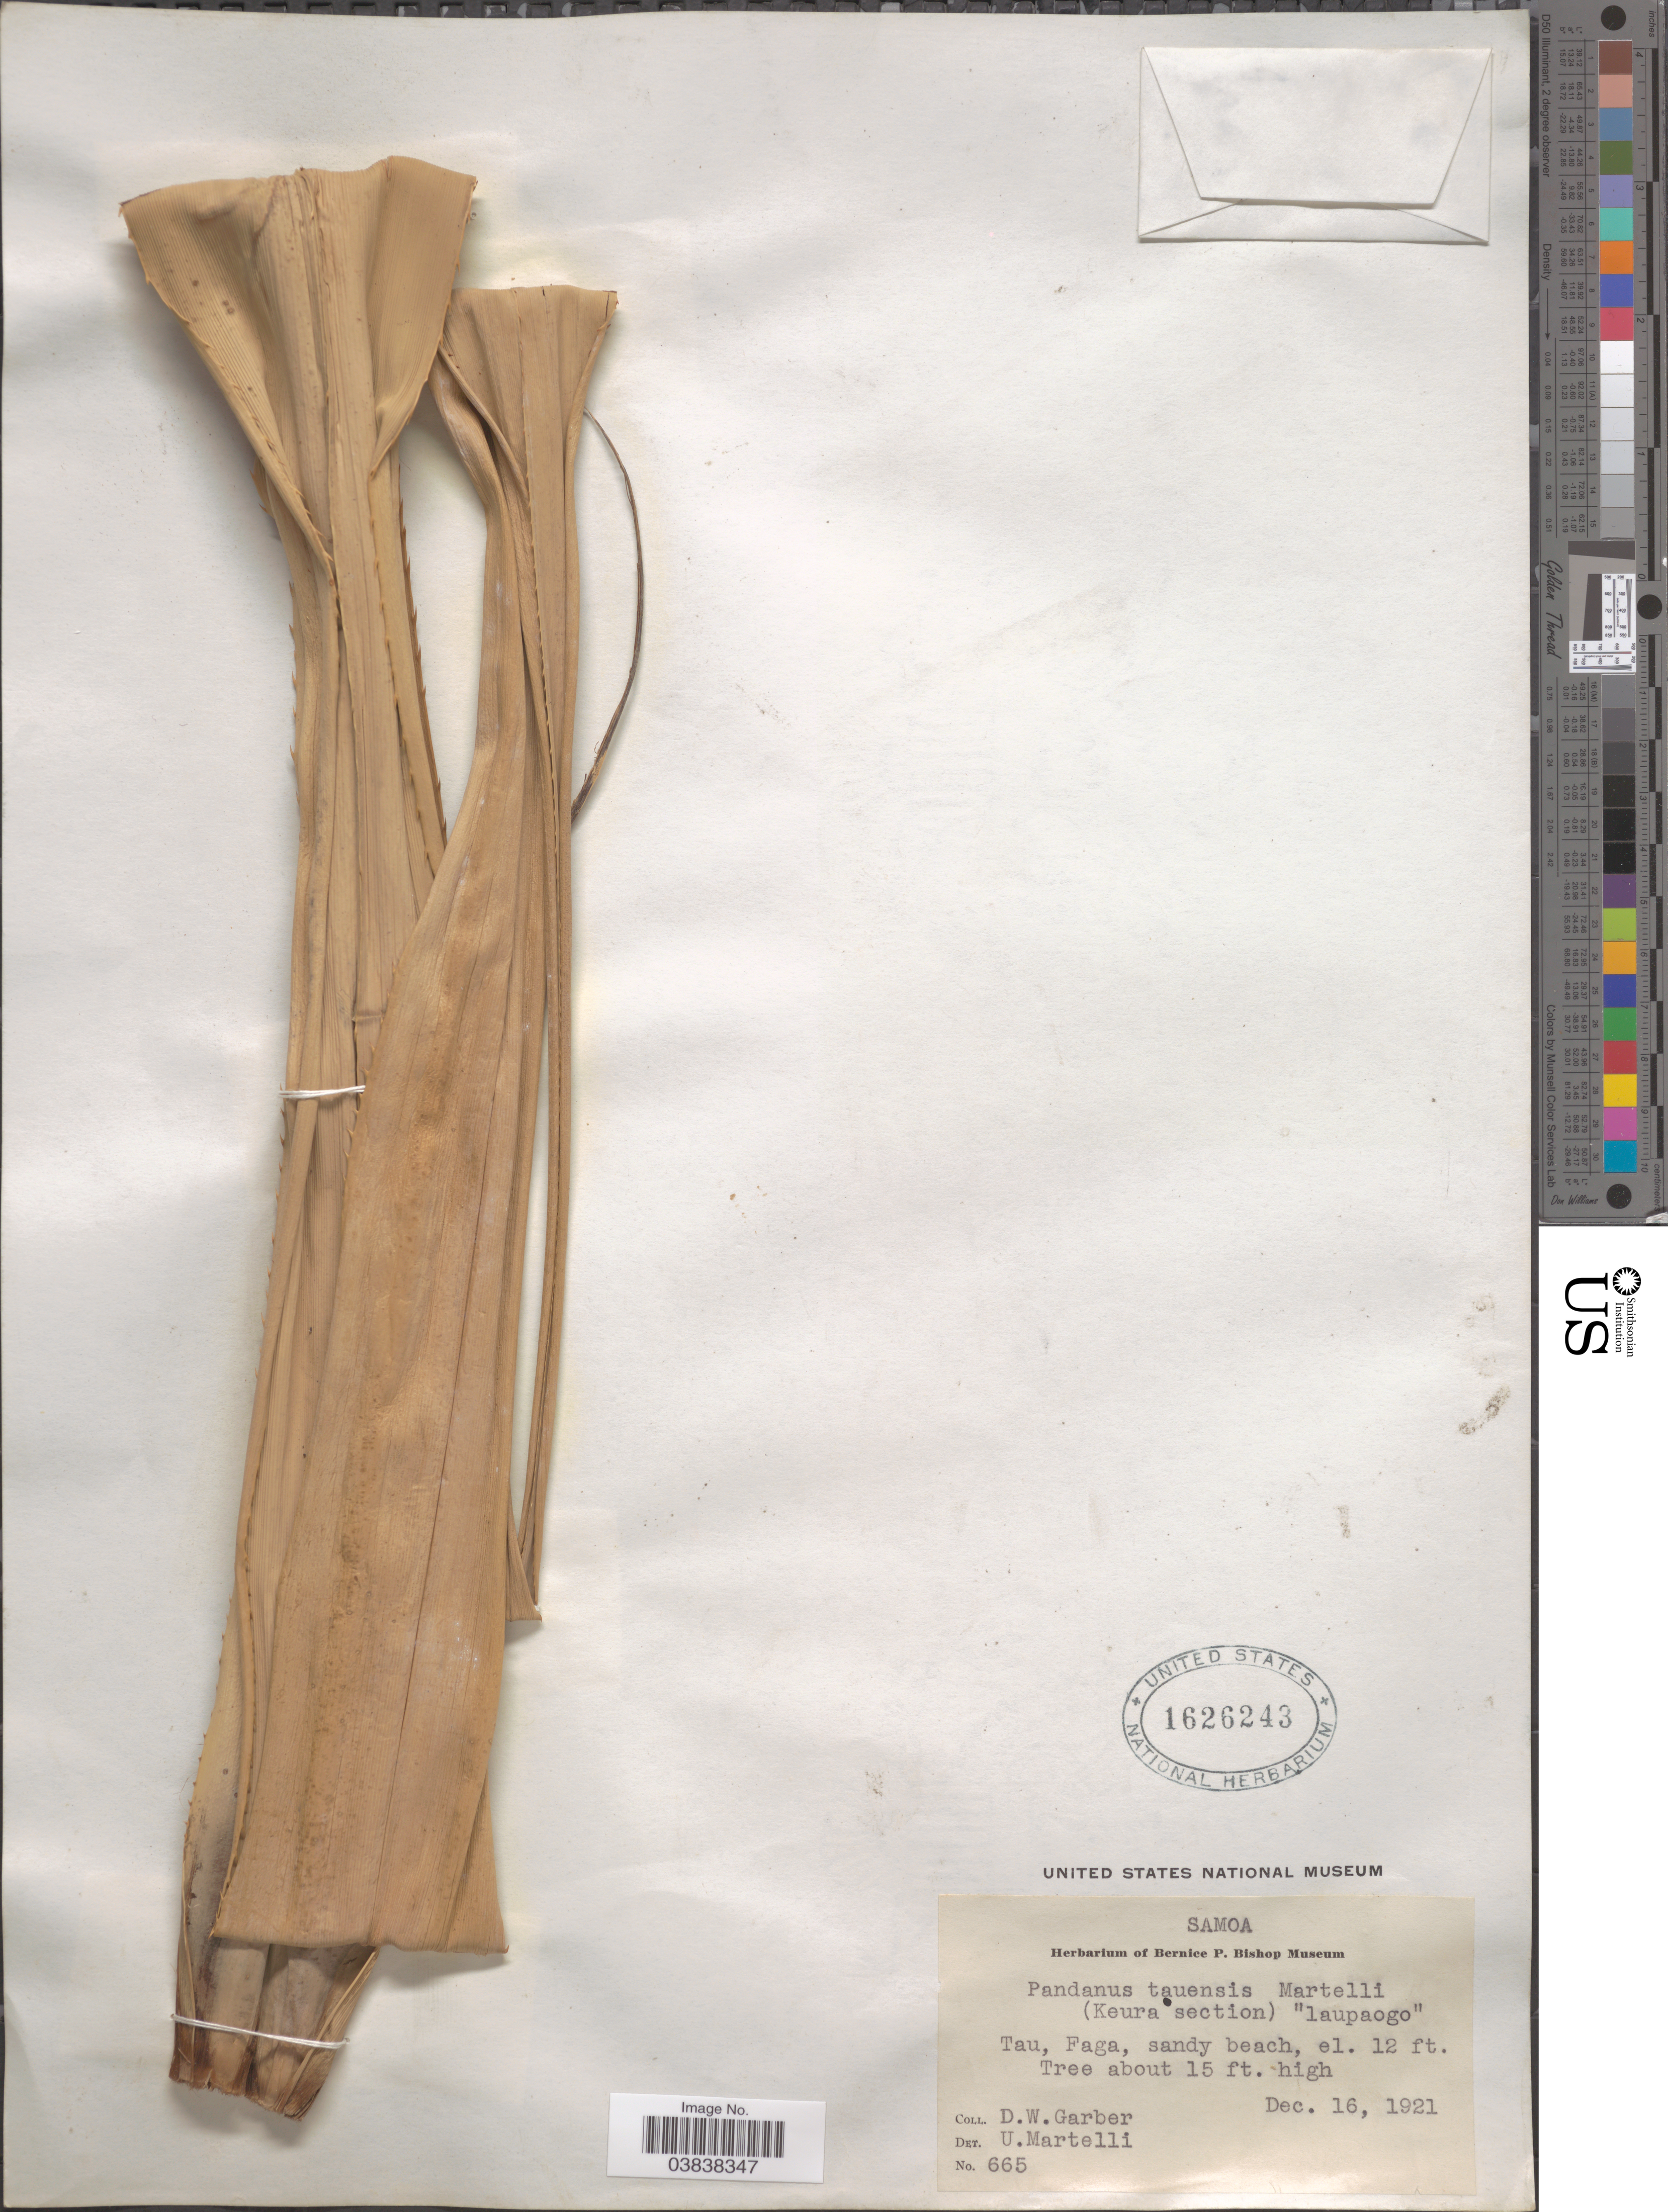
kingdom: Plantae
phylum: Tracheophyta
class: Liliopsida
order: Pandanales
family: Pandanaceae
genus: Pandanus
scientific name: Pandanus tauensis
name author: Martelli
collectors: D. W. Garber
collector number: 665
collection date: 1921-12-16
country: American Samoa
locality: Samoa. Tau, Faga.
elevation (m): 4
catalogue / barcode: US 1626243